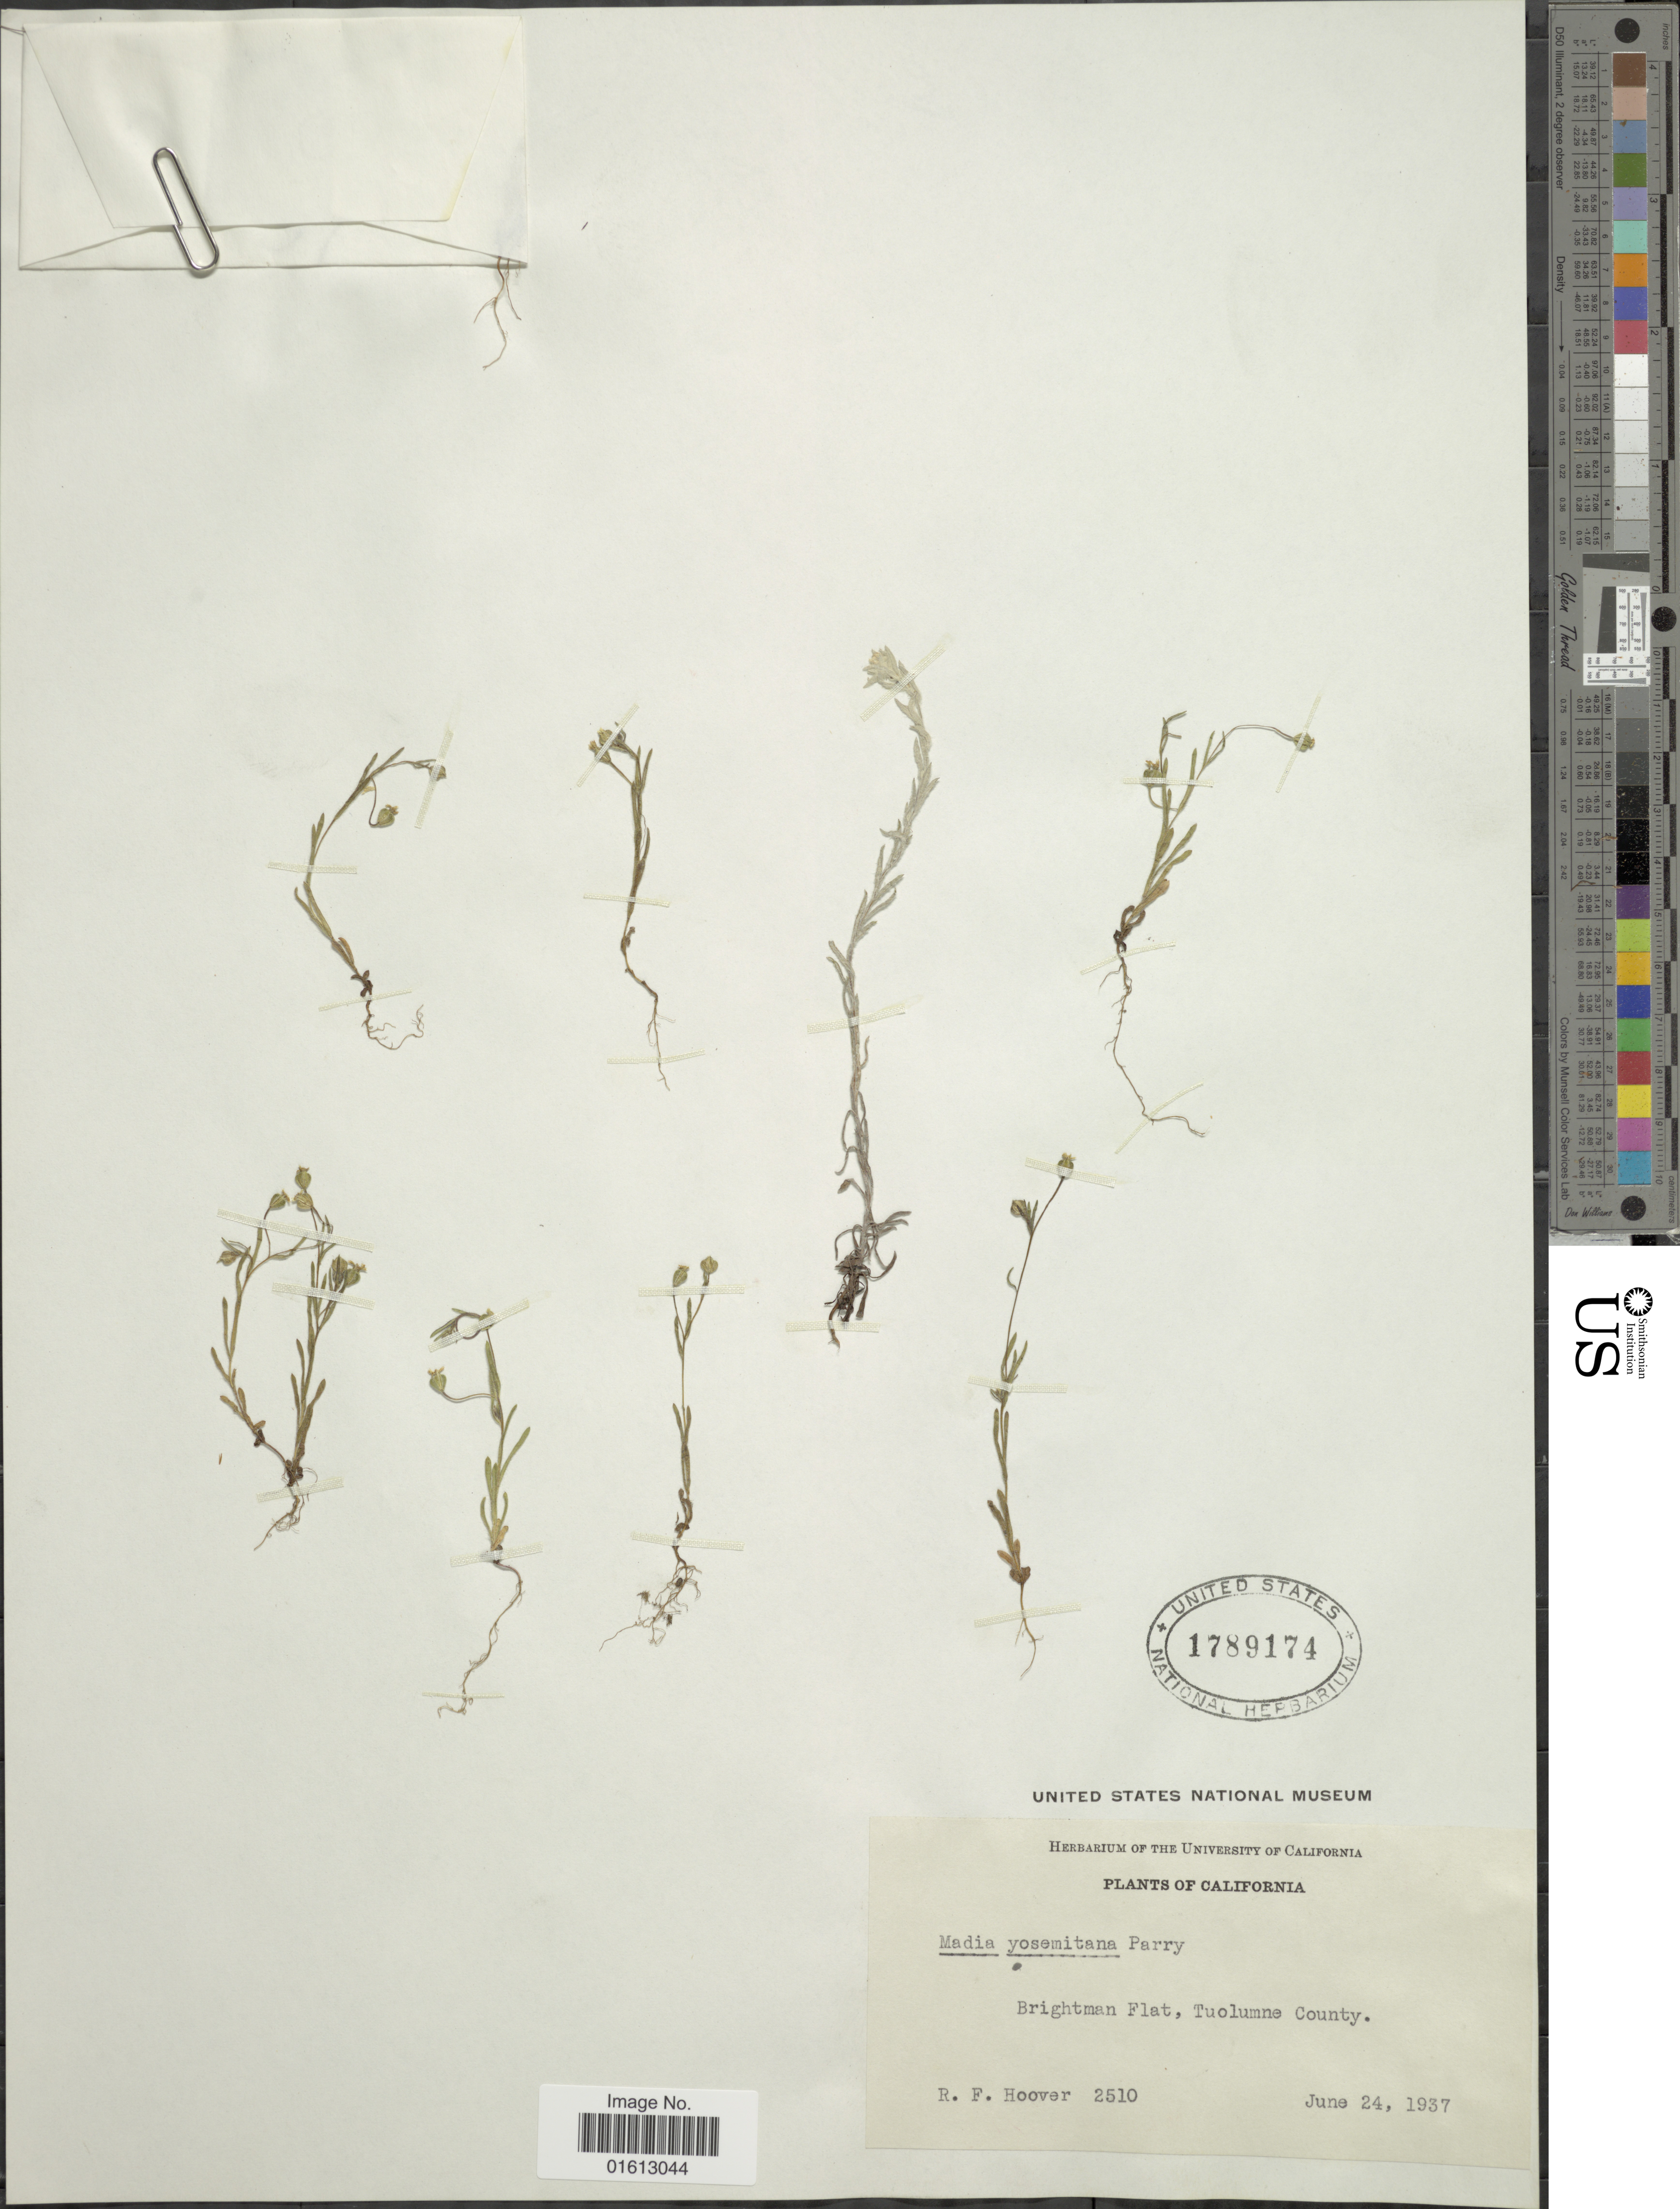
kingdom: Plantae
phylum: Tracheophyta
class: Magnoliopsida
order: Asterales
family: Asteraceae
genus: Madia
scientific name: Madia yosemitana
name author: Parry ex A. Gray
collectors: R. F. Hoover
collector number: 2510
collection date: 1937-06-24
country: United States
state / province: California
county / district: Tuolumne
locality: California, Brightman Flat, Tuolumne County.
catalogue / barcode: US 1789174